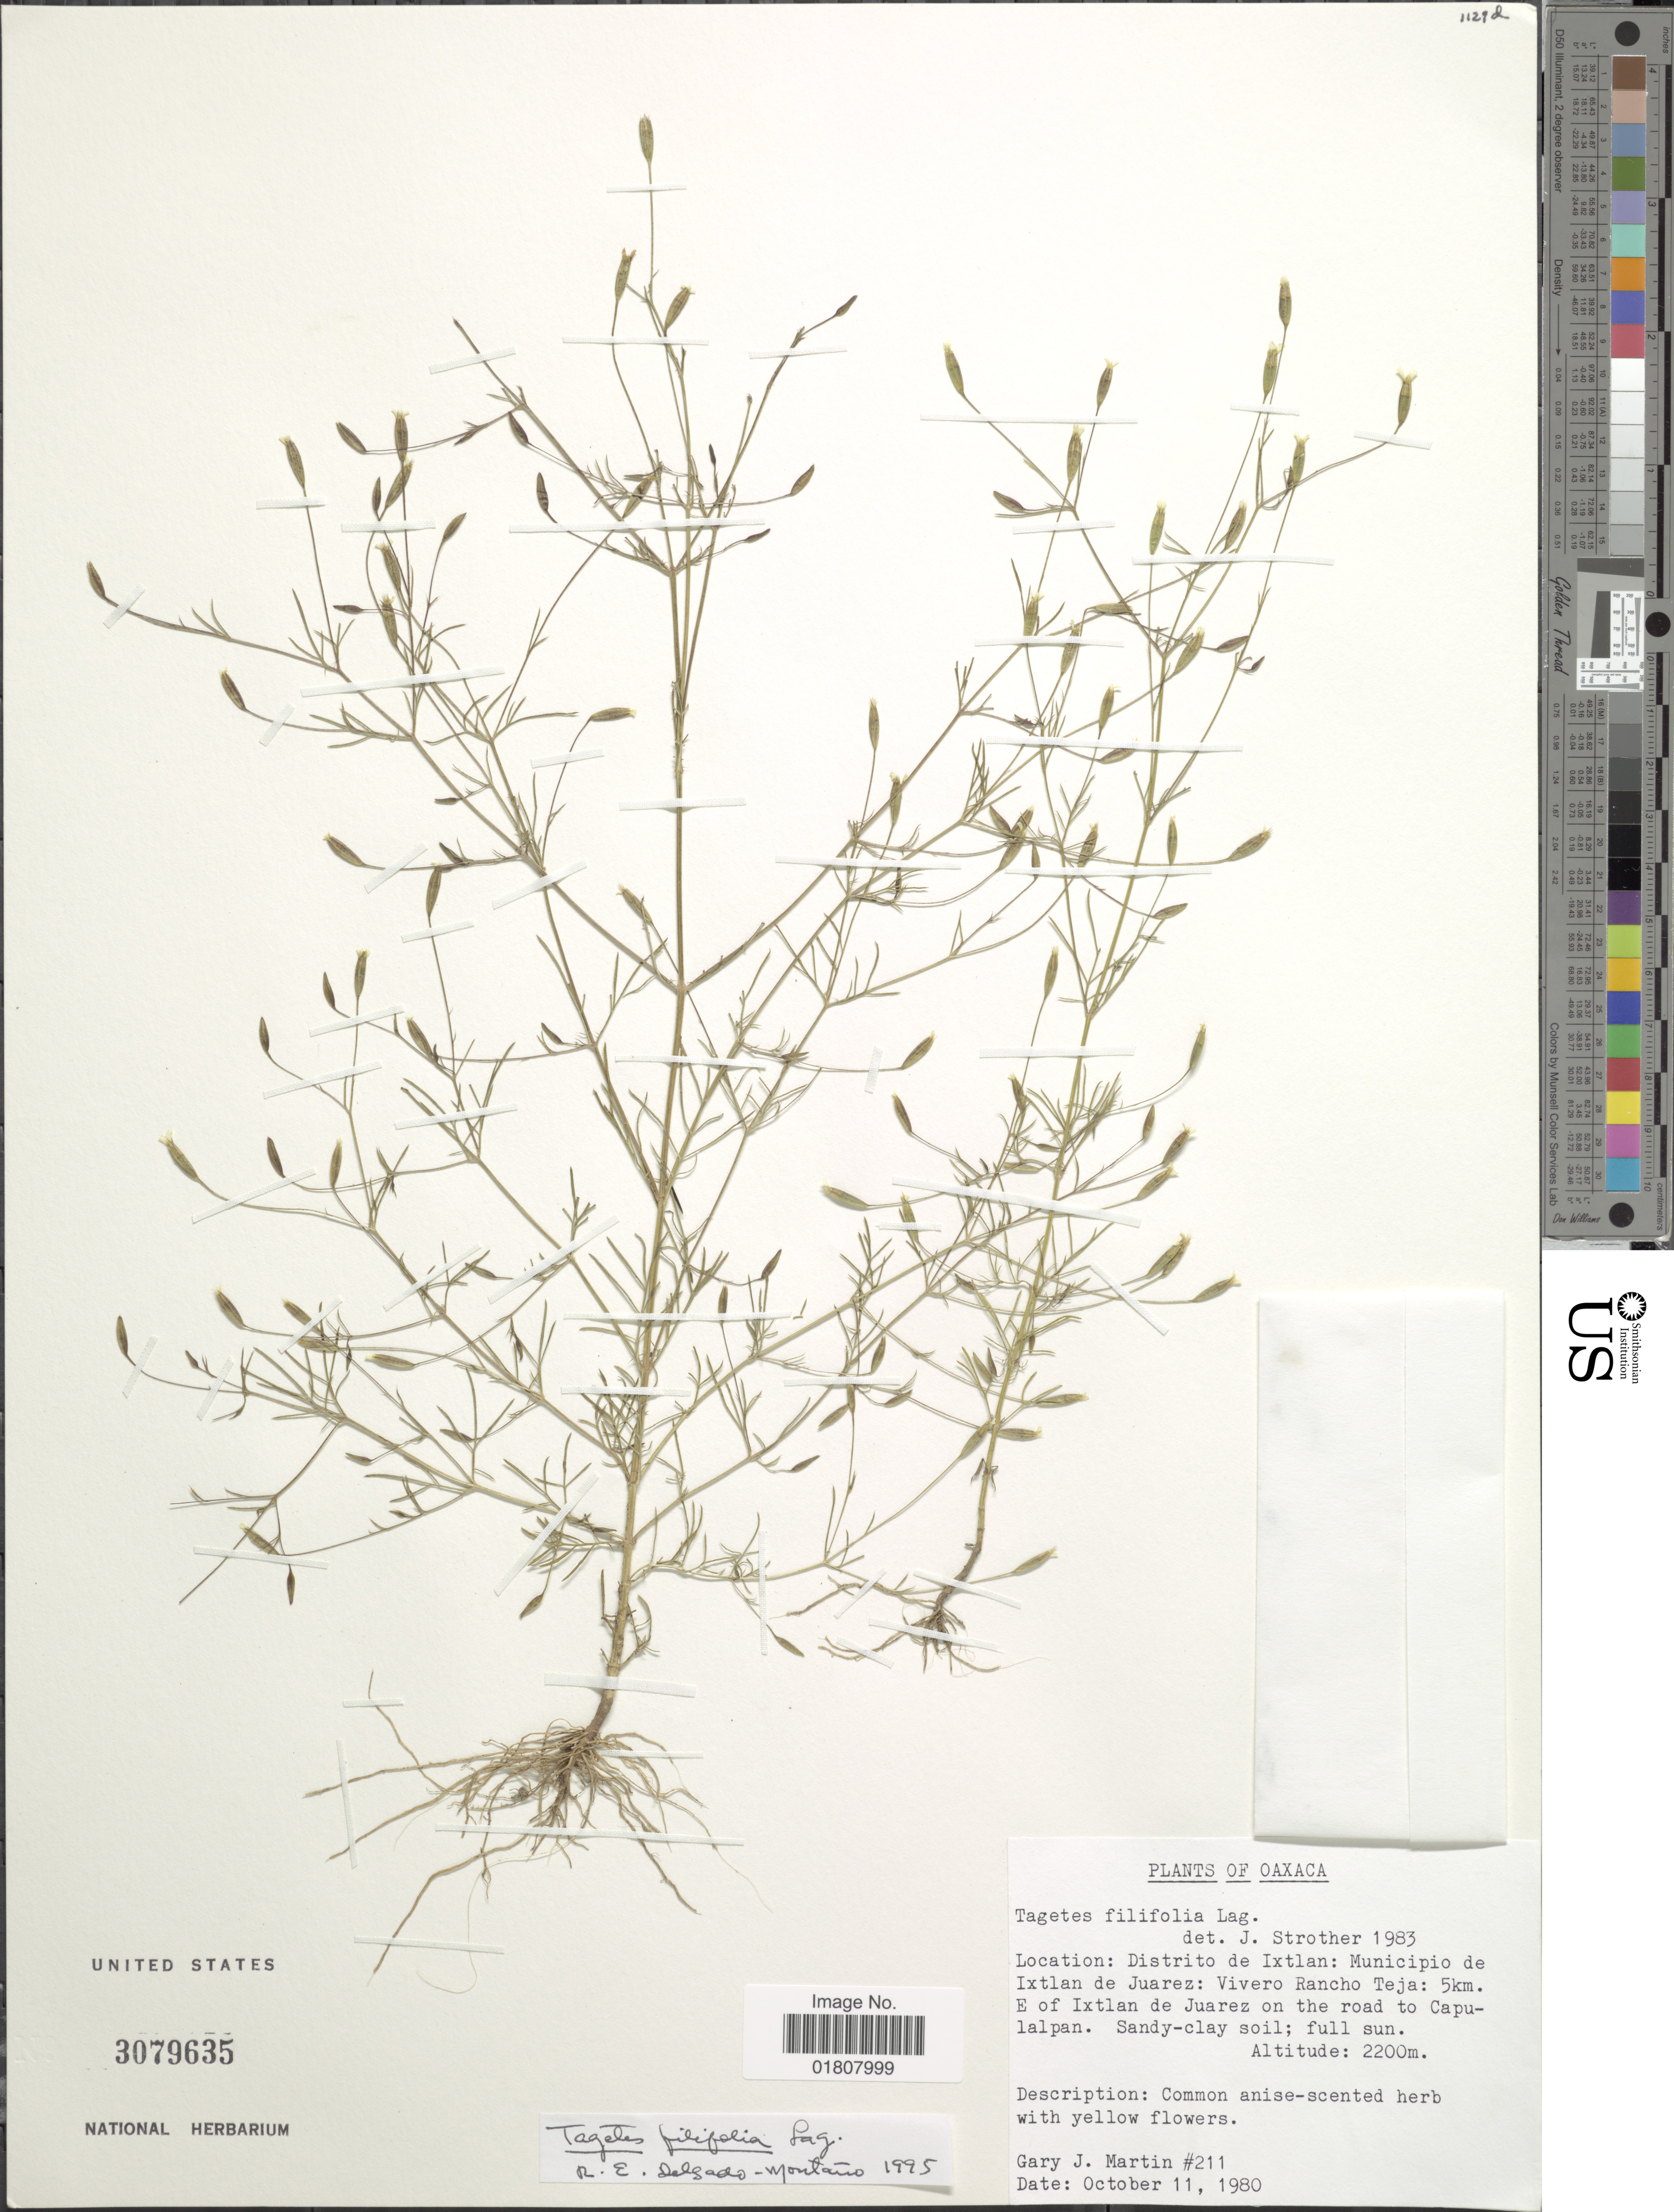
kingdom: Plantae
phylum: Tracheophyta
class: Magnoliopsida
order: Asterales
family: Asteraceae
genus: Tagetes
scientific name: Tagetes filifolia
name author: Lag.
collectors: G. J. Martin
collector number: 211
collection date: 1980-10-11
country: Mexico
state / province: Oaxaca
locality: Distrito de Ixtlan, Municipio de Ixtlan de Juarez, Vivero Rancho Teja, 5 km E of Ixtlan de Juarez on the road to Capulalpan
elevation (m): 2200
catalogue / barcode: US 3079635